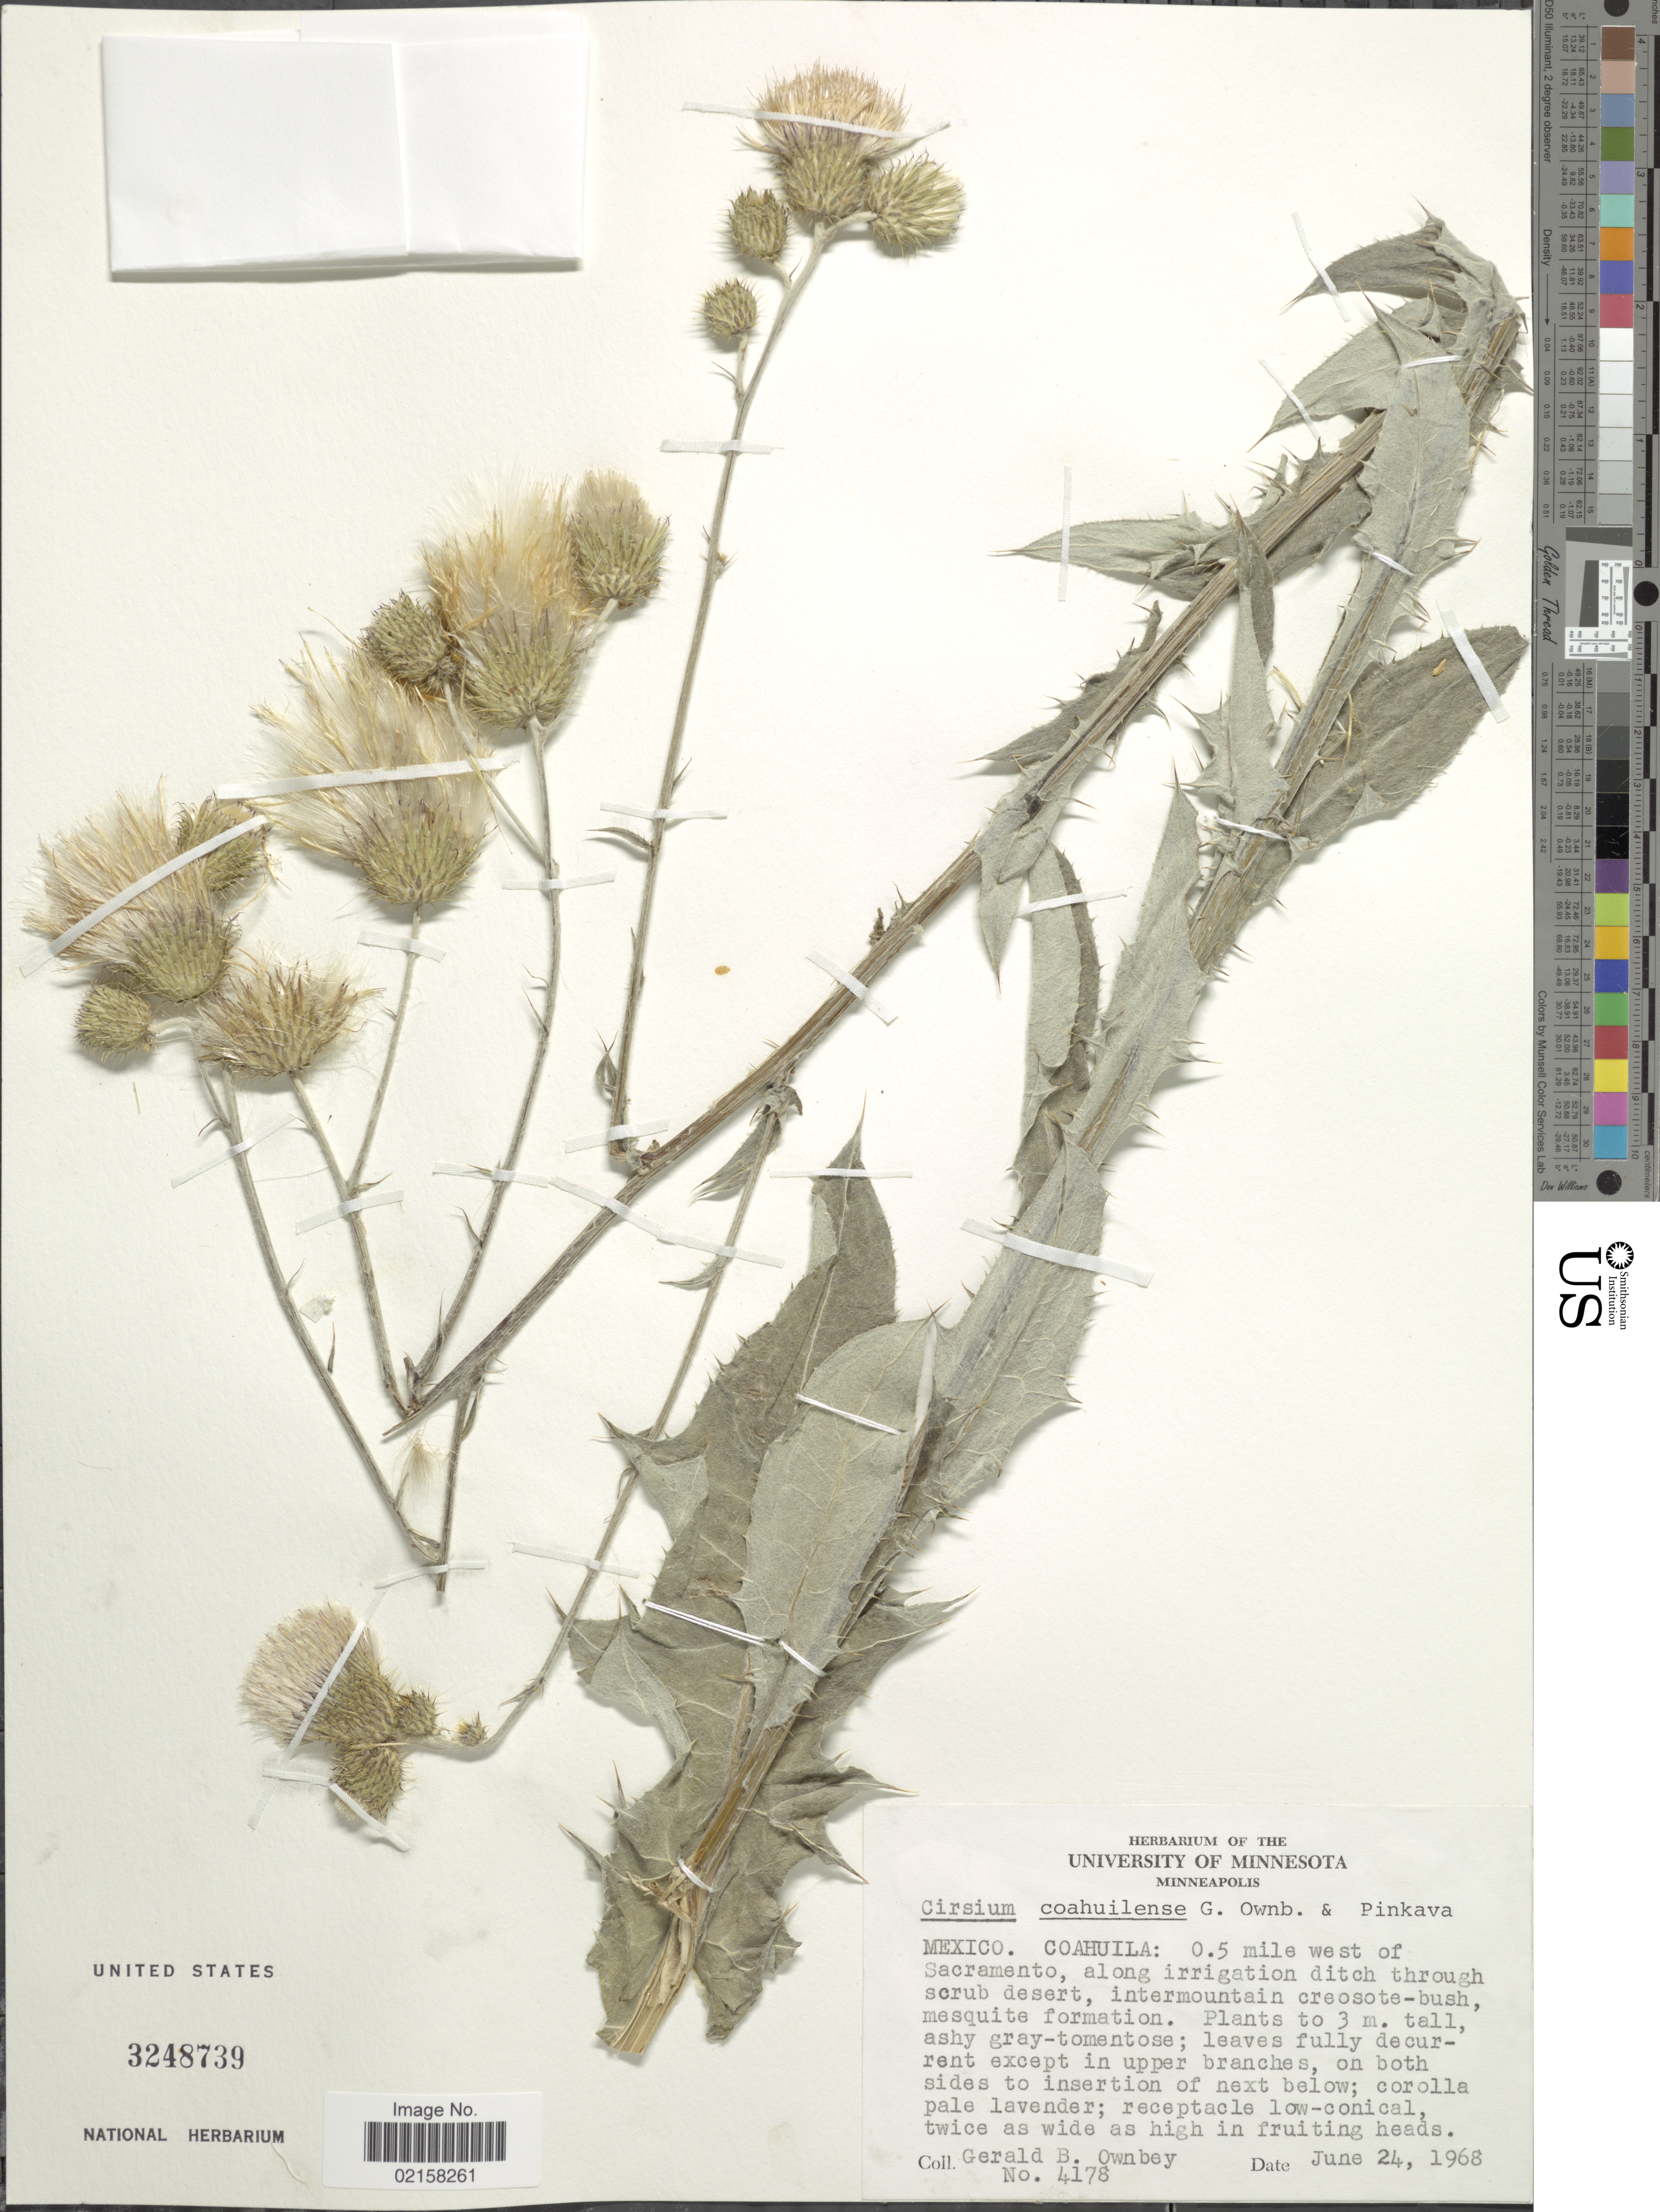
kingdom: Plantae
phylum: Tracheophyta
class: Magnoliopsida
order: Asterales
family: Asteraceae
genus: Cirsium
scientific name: Cirsium coahuilense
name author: G.B. Ownbey & Pinkava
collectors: G. B. Ownbey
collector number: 4178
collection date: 1968-06-24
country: Mexico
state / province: Coahuila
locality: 0.5 mile west of Sacramento, along irrigation ditch through scrub desert.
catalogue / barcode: US 3248739